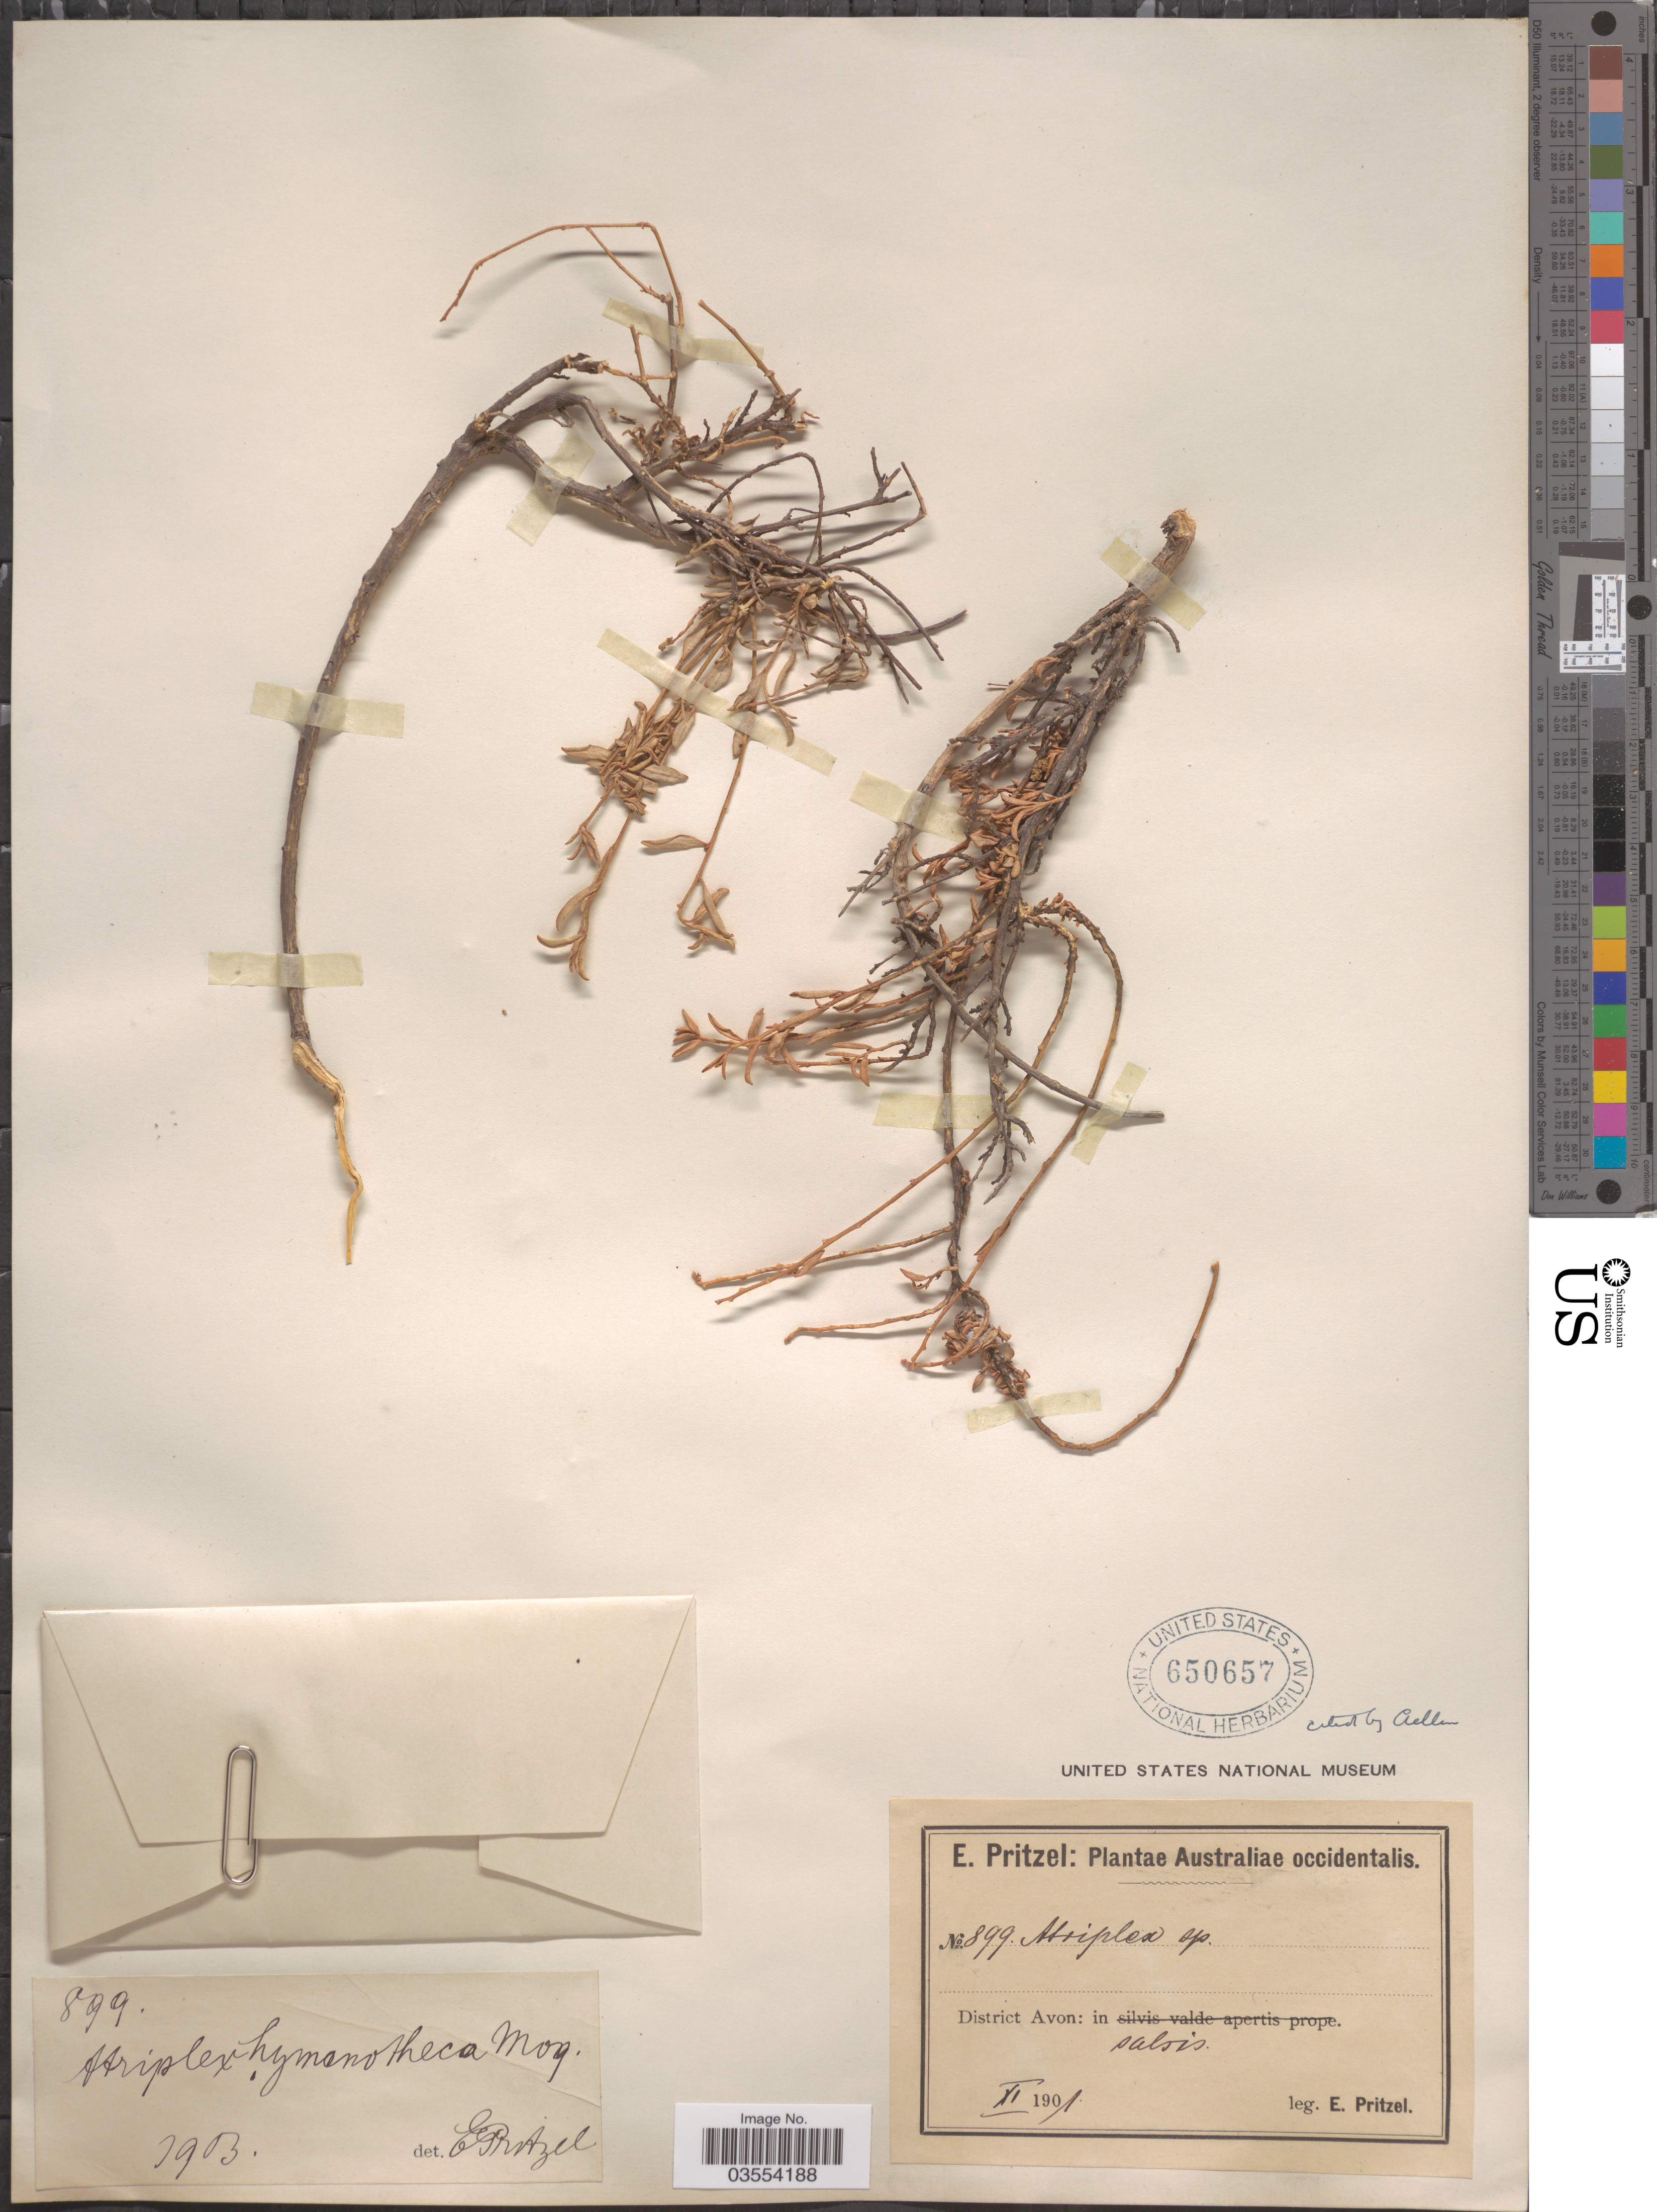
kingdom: Plantae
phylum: Tracheophyta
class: Magnoliopsida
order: Caryophyllales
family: Amaranthaceae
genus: Atriplex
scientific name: Atriplex hymenotheca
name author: Moq.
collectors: E. G. Pritzel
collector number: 899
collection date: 1901-11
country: Australia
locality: Australiæ occidentalis. District Avon: in salsis.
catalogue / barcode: US 650657